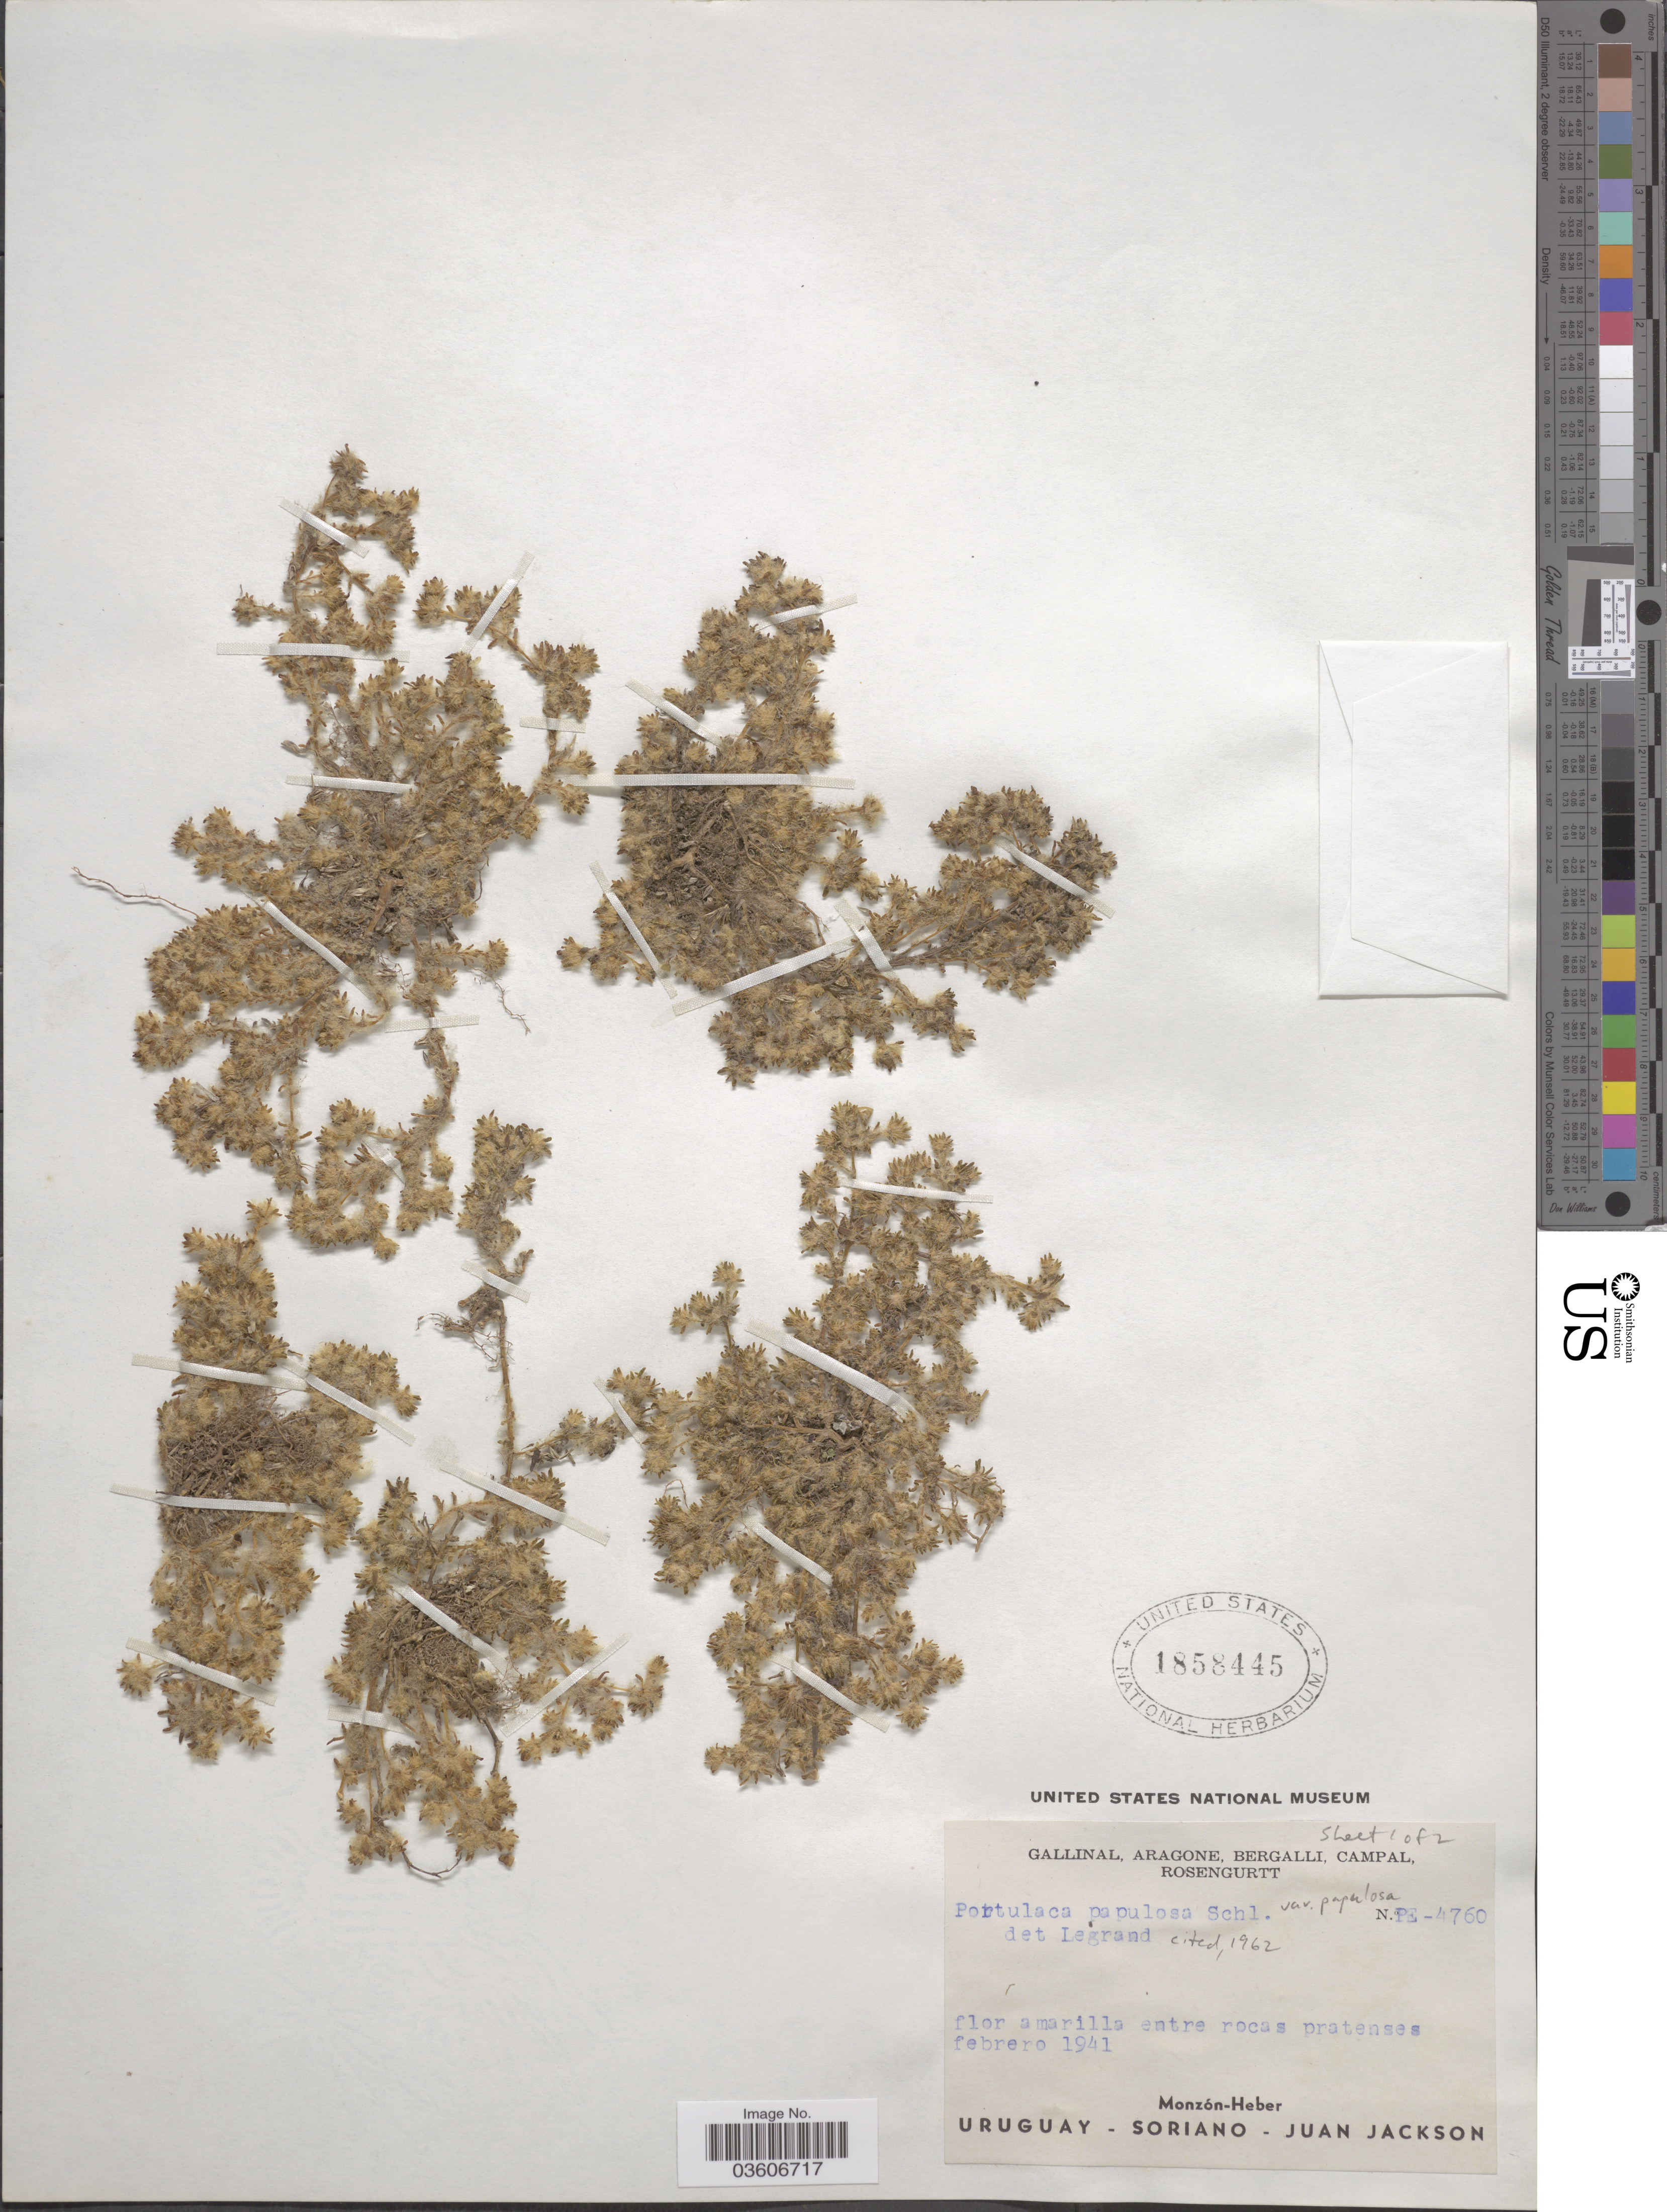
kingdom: Plantae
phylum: Tracheophyta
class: Magnoliopsida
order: Caryophyllales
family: Portulacaceae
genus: Portulaca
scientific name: Portulaca papulosa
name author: Schltdl.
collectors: -. Gallinal, -- Aragone, -- Bergalli, -- Campal & Rosengurtt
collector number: PE-4760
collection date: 1941-02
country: Uruguay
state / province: Soriano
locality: Juan Jackson.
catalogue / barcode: US 1858445